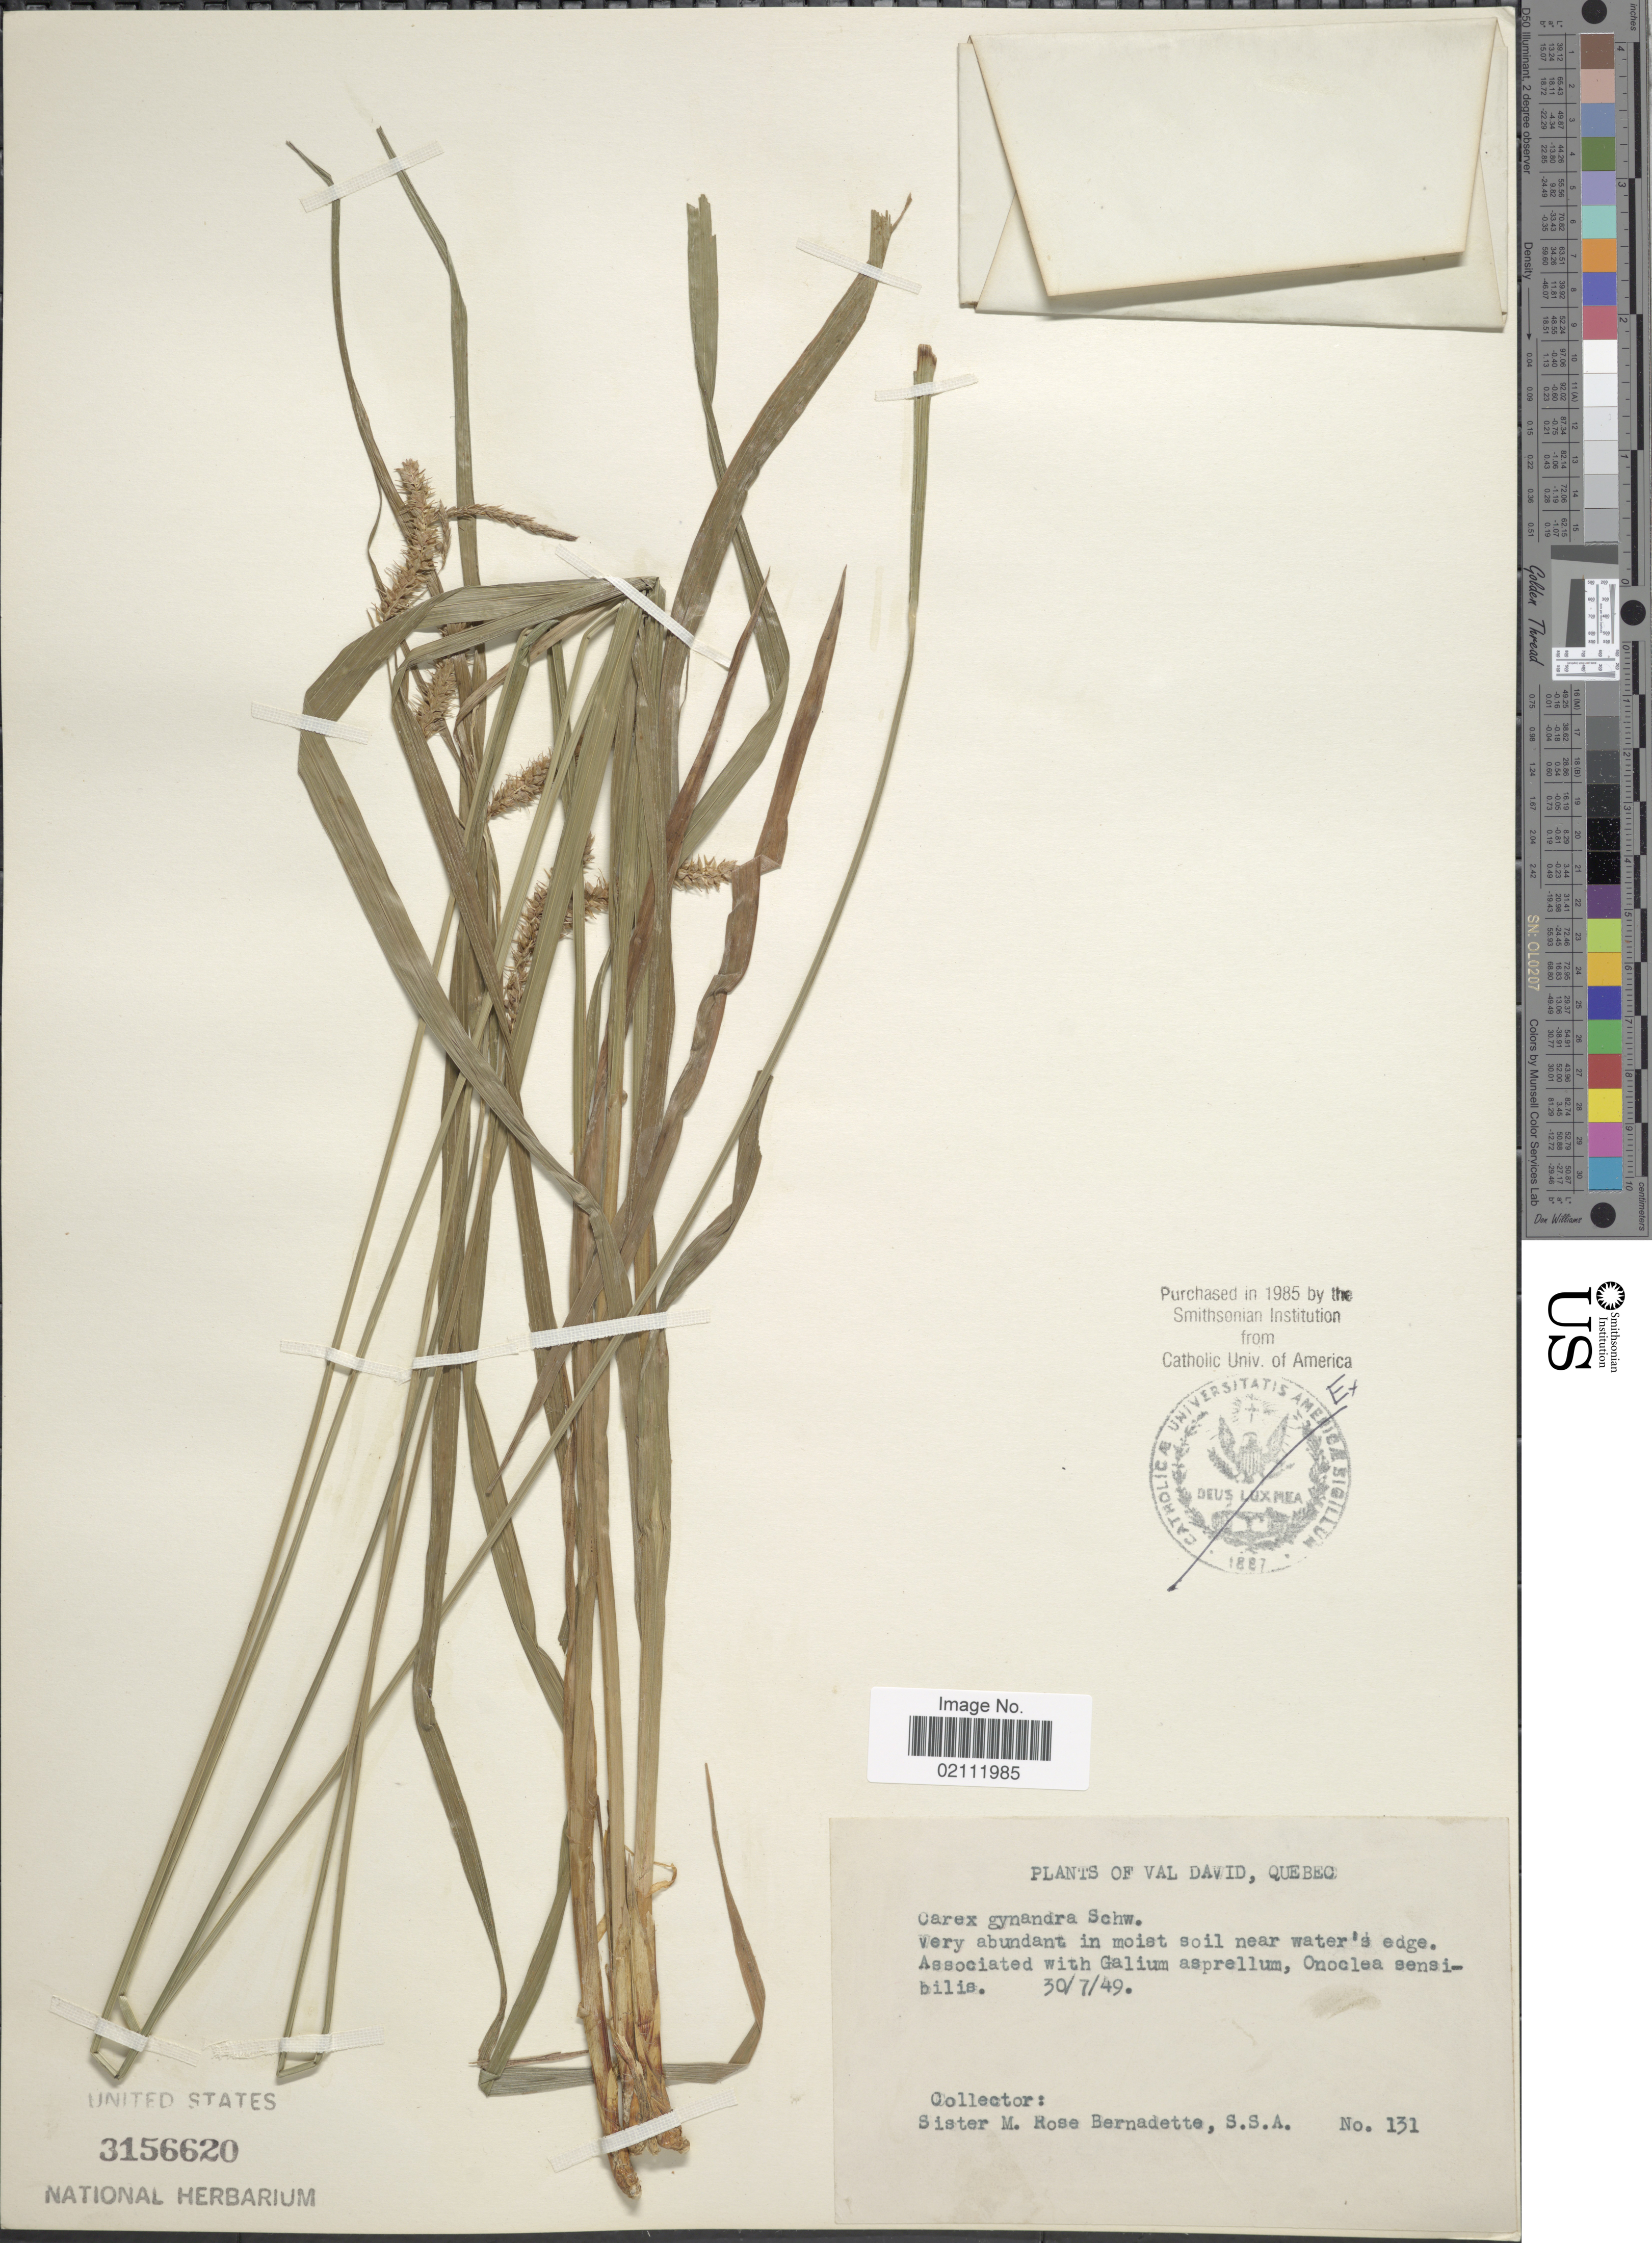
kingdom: Plantae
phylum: Tracheophyta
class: Liliopsida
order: Poales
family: Cyperaceae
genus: Carex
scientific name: Carex gynandra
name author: Schwein.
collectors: M. Bernadette & S. S. A.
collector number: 131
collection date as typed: Transcribed d/m/y: 30/7/49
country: Canada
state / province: Quebec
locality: Val David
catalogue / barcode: US 3156620